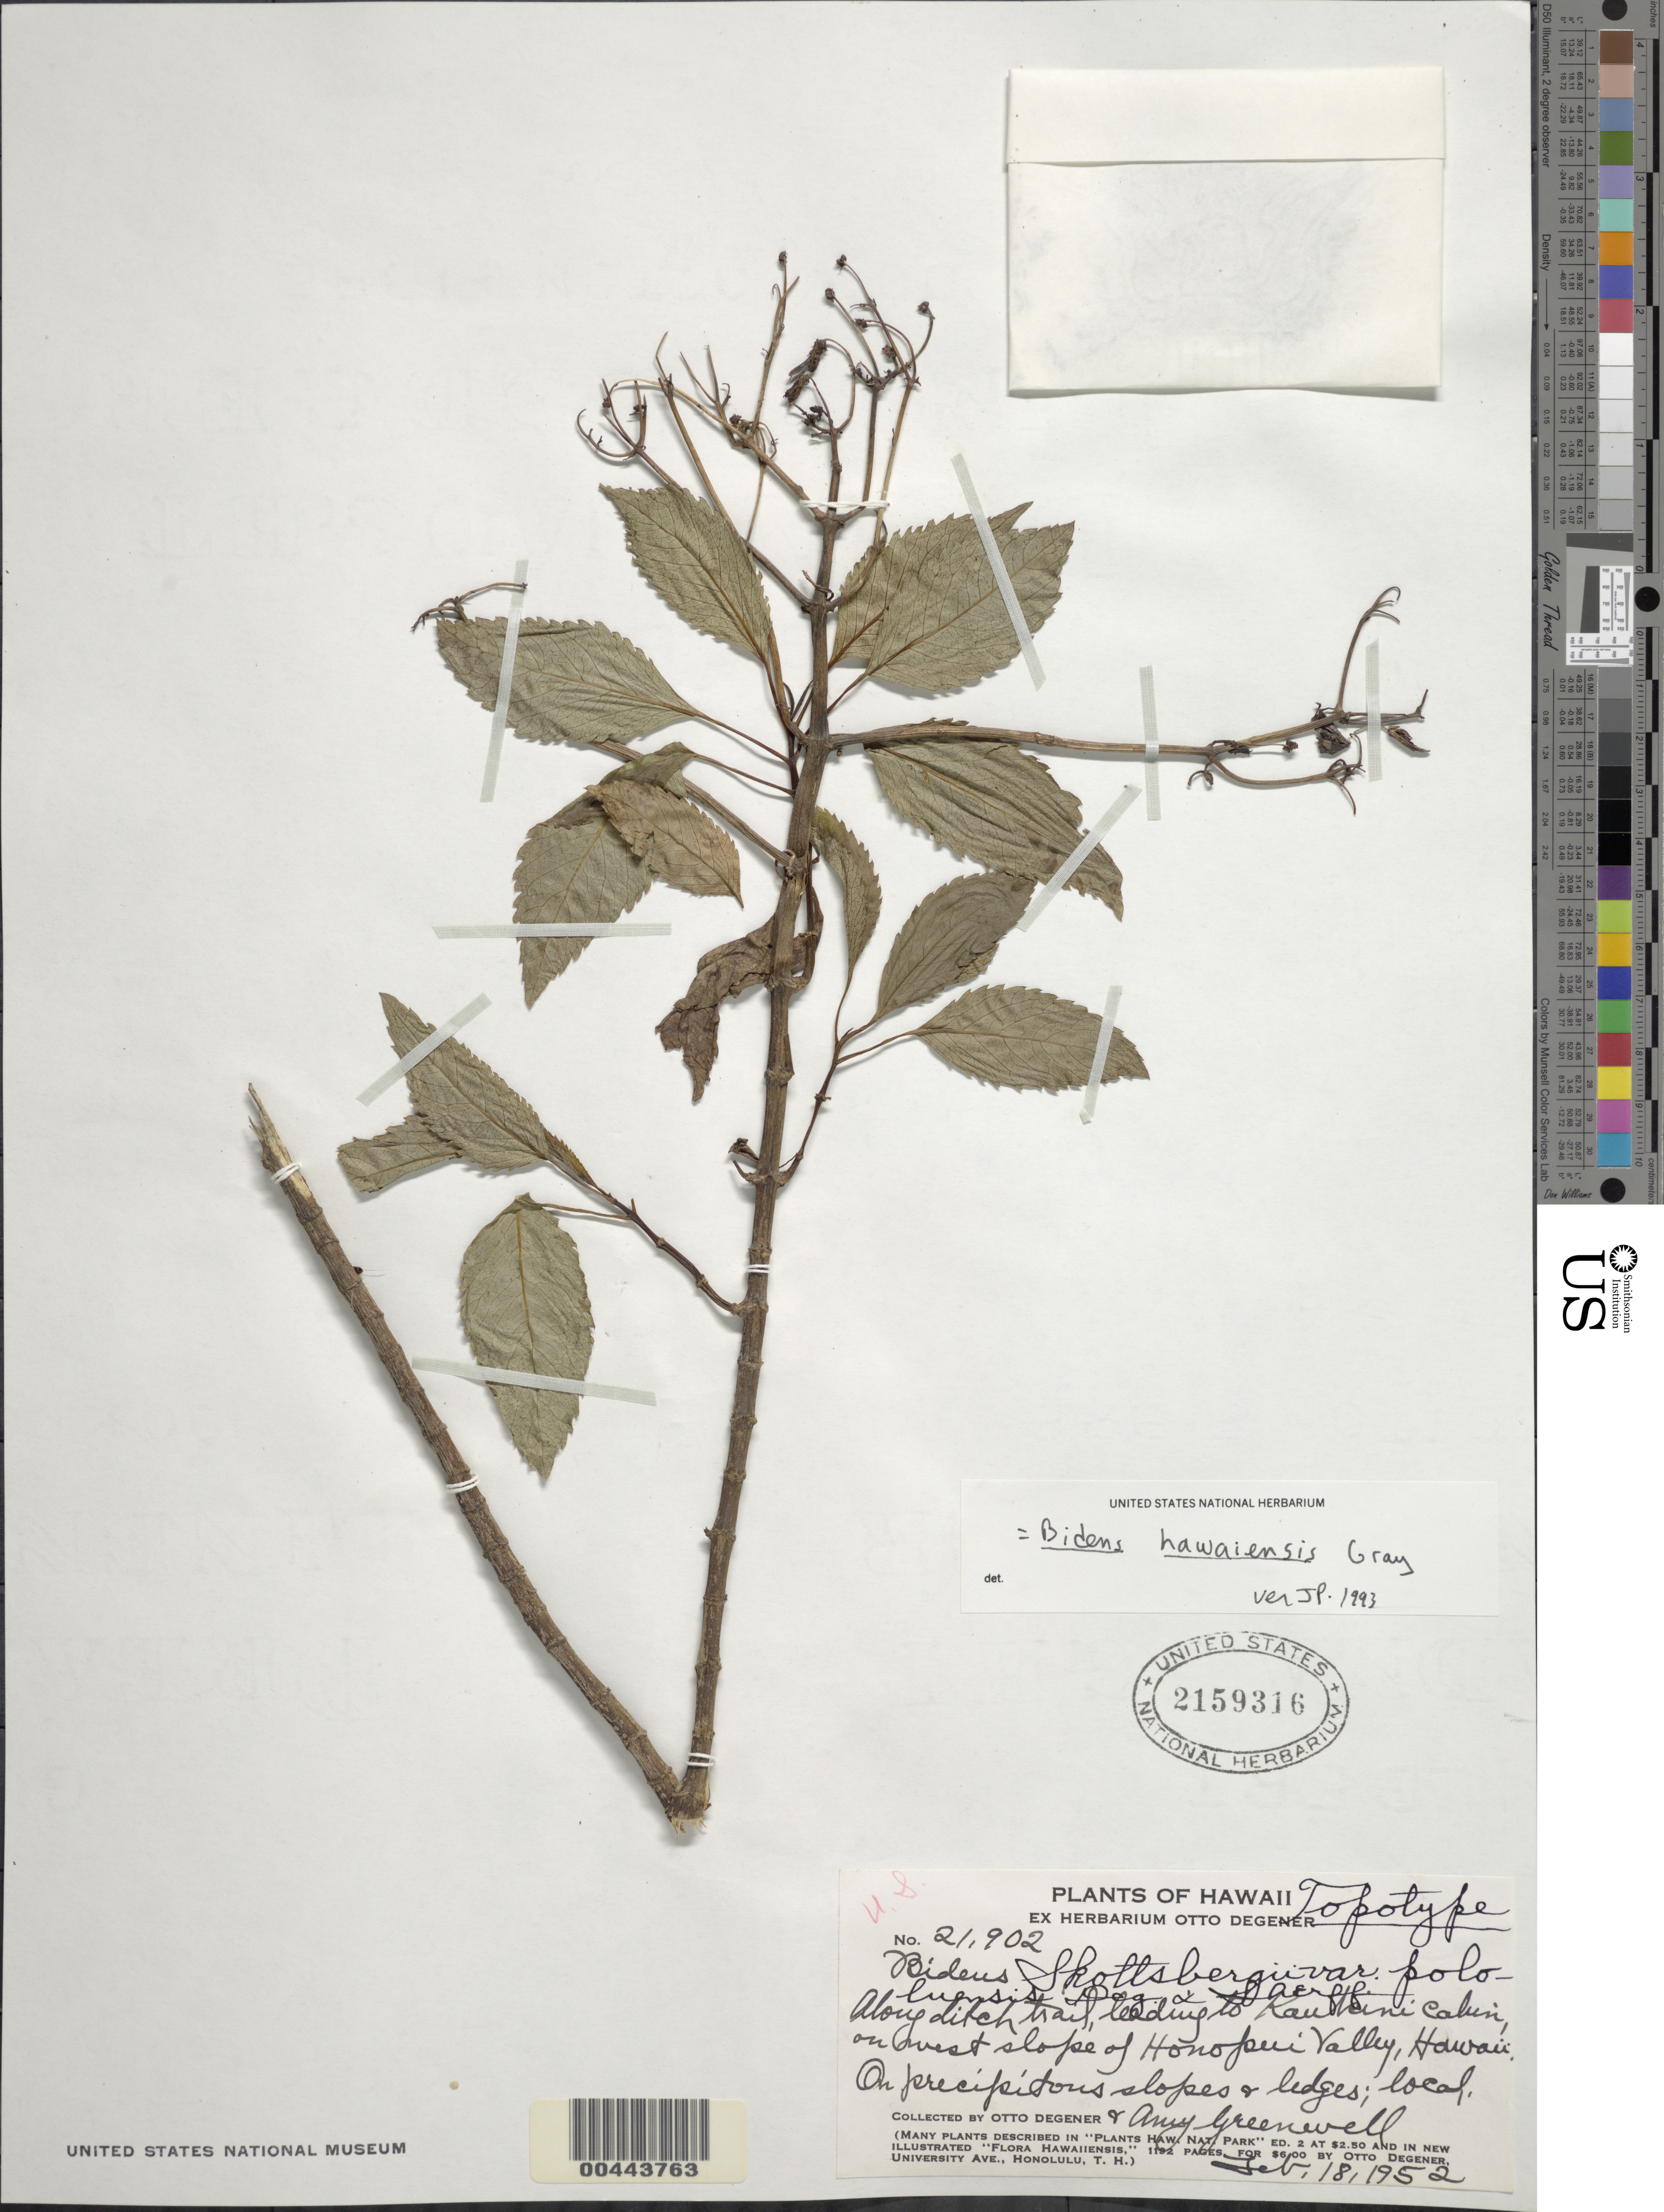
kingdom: Plantae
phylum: Tracheophyta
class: Magnoliopsida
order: Asterales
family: Asteraceae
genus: Bidens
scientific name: Bidens hawaiensis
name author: A. Gray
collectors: O. Degener & A. B. Greenwell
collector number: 21902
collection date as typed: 18 Feb 1952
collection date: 1952-02-18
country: United States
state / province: Hawaii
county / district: Hawaii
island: Hawaii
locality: Along Ditch Trail, leading to Kaukini cabin, on W slope of Honopui Valley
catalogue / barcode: US 2159316